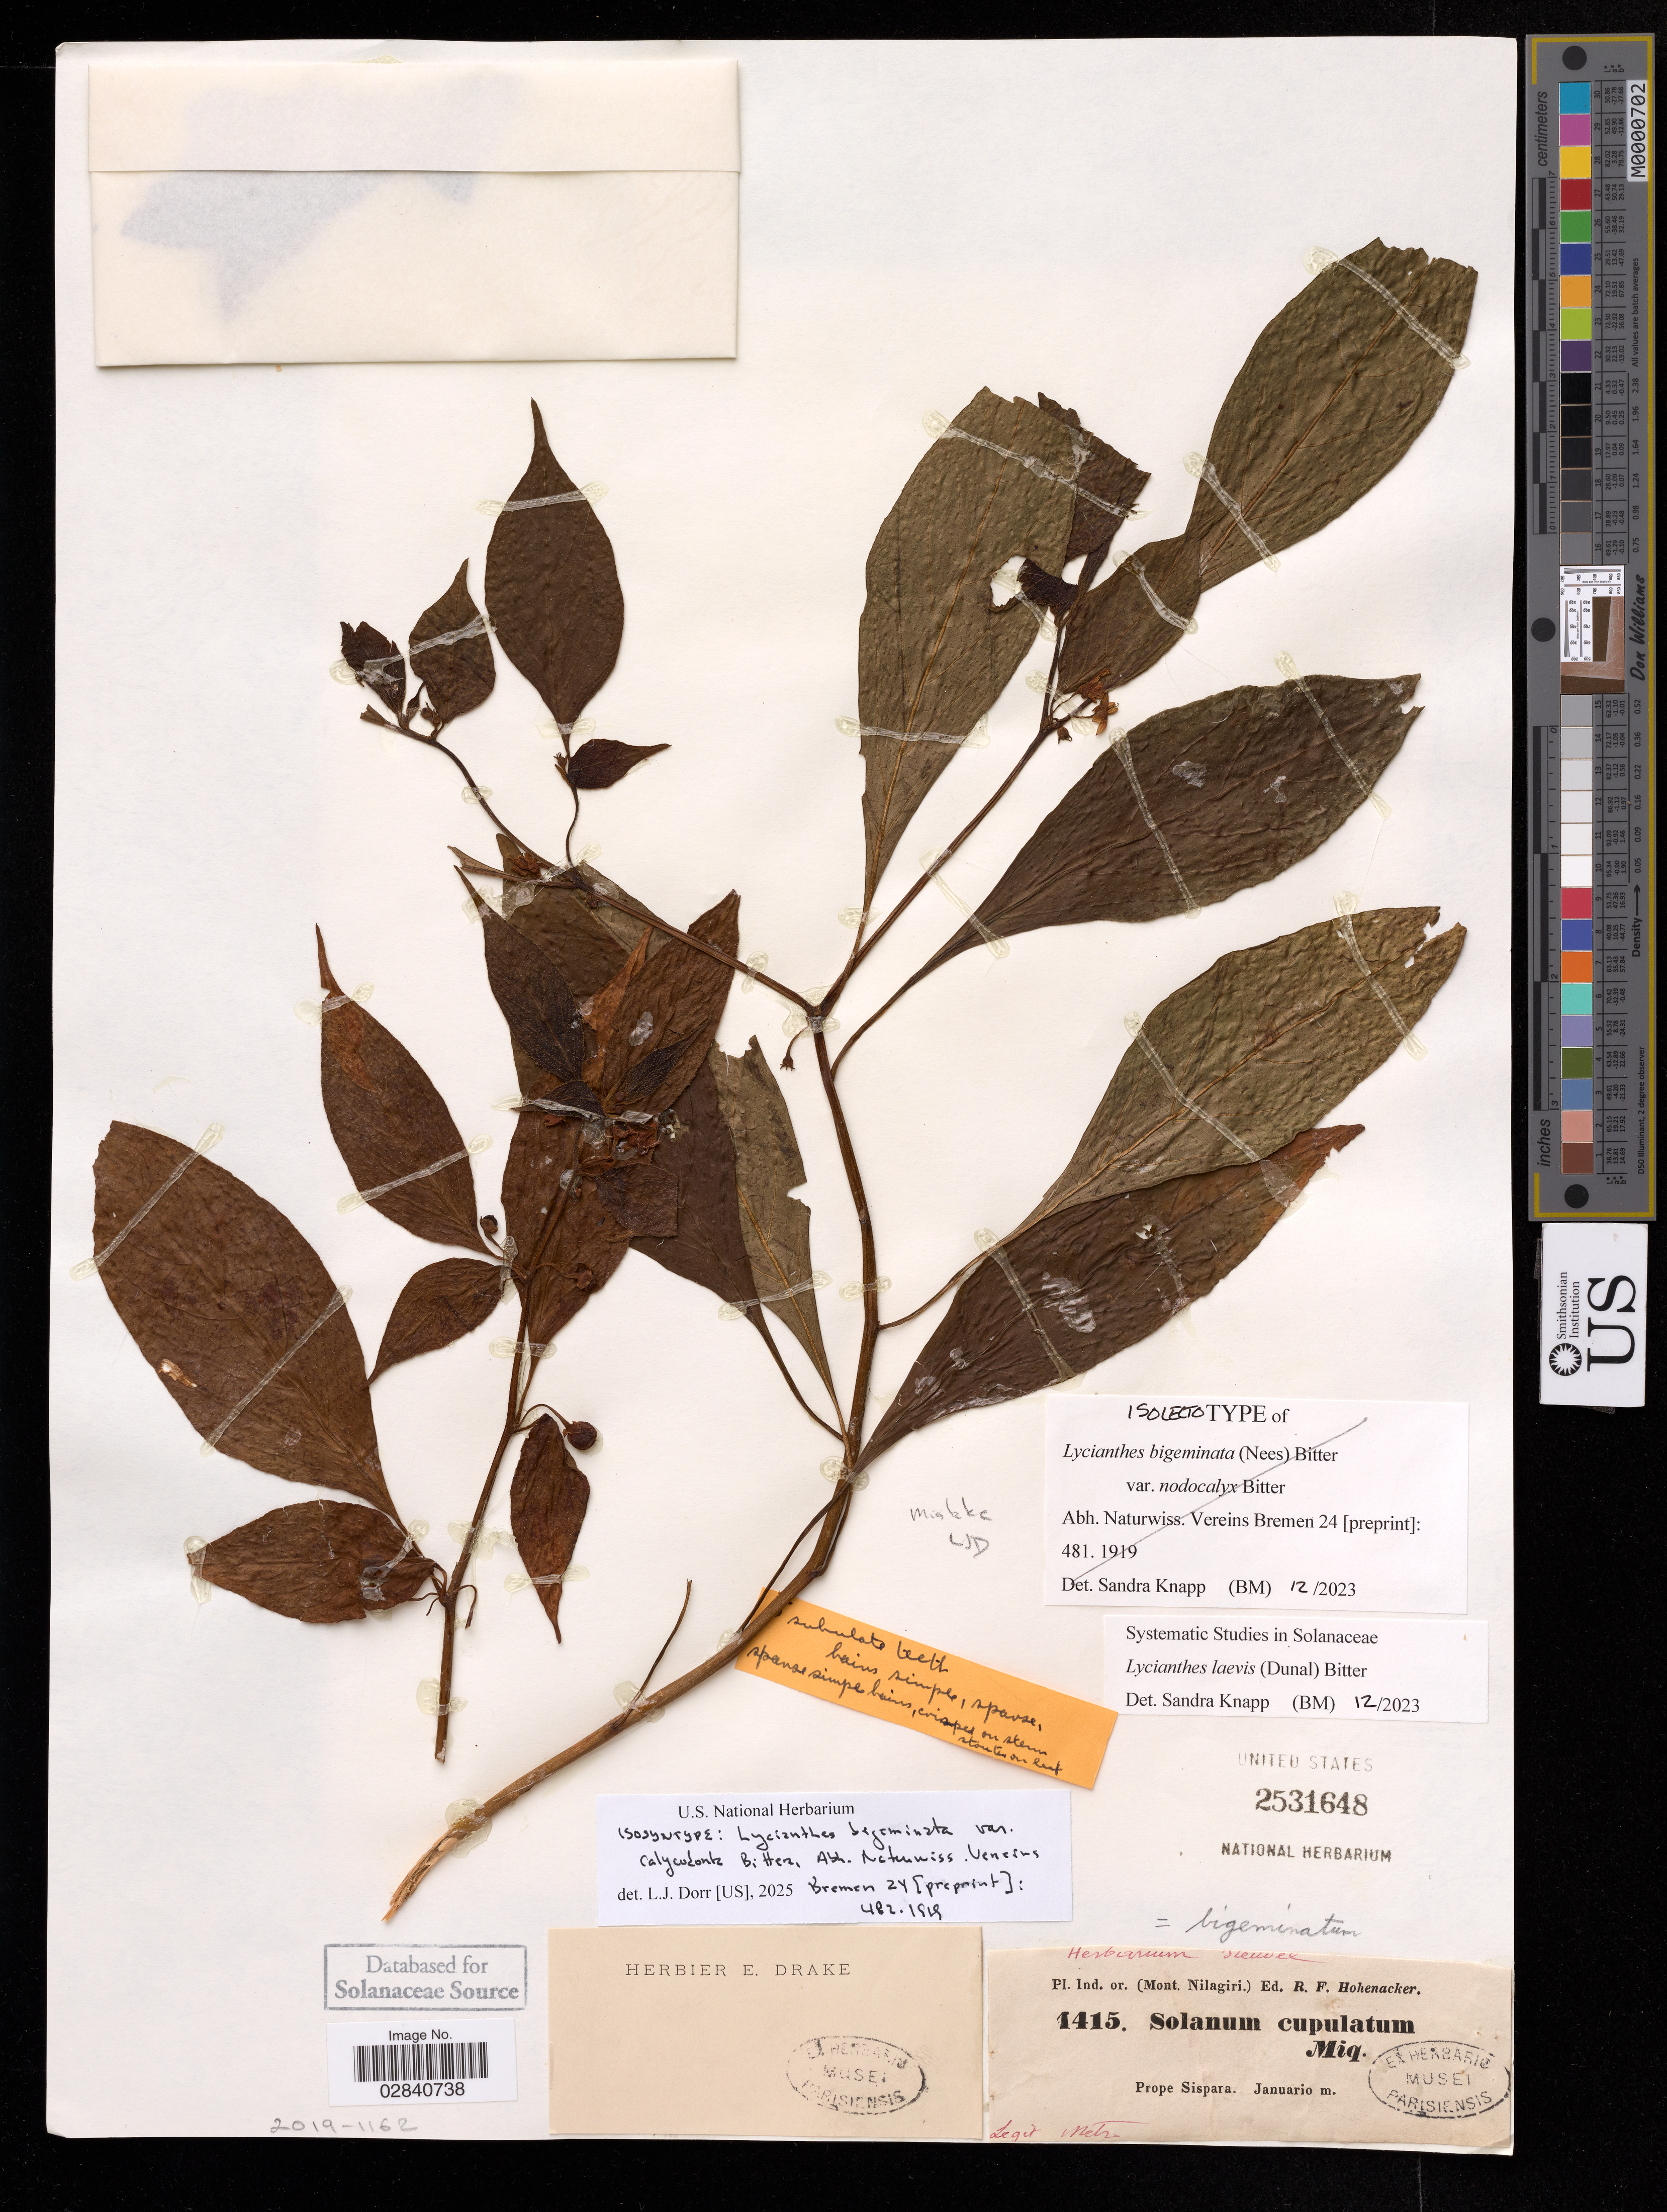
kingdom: Plantae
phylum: Tracheophyta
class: Magnoliopsida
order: Solanales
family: Solanaceae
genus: Lycianthes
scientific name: Lycianthes bigeminata var. calycodonta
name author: Bitter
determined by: Dorr, L. J., (BOT), Smithsonian Institution - National Museum of Natural History (UNITED STATES)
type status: Isosyntype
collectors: R. F. Hohenacker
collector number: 1415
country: India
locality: Prope Sispara.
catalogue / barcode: US 2531648